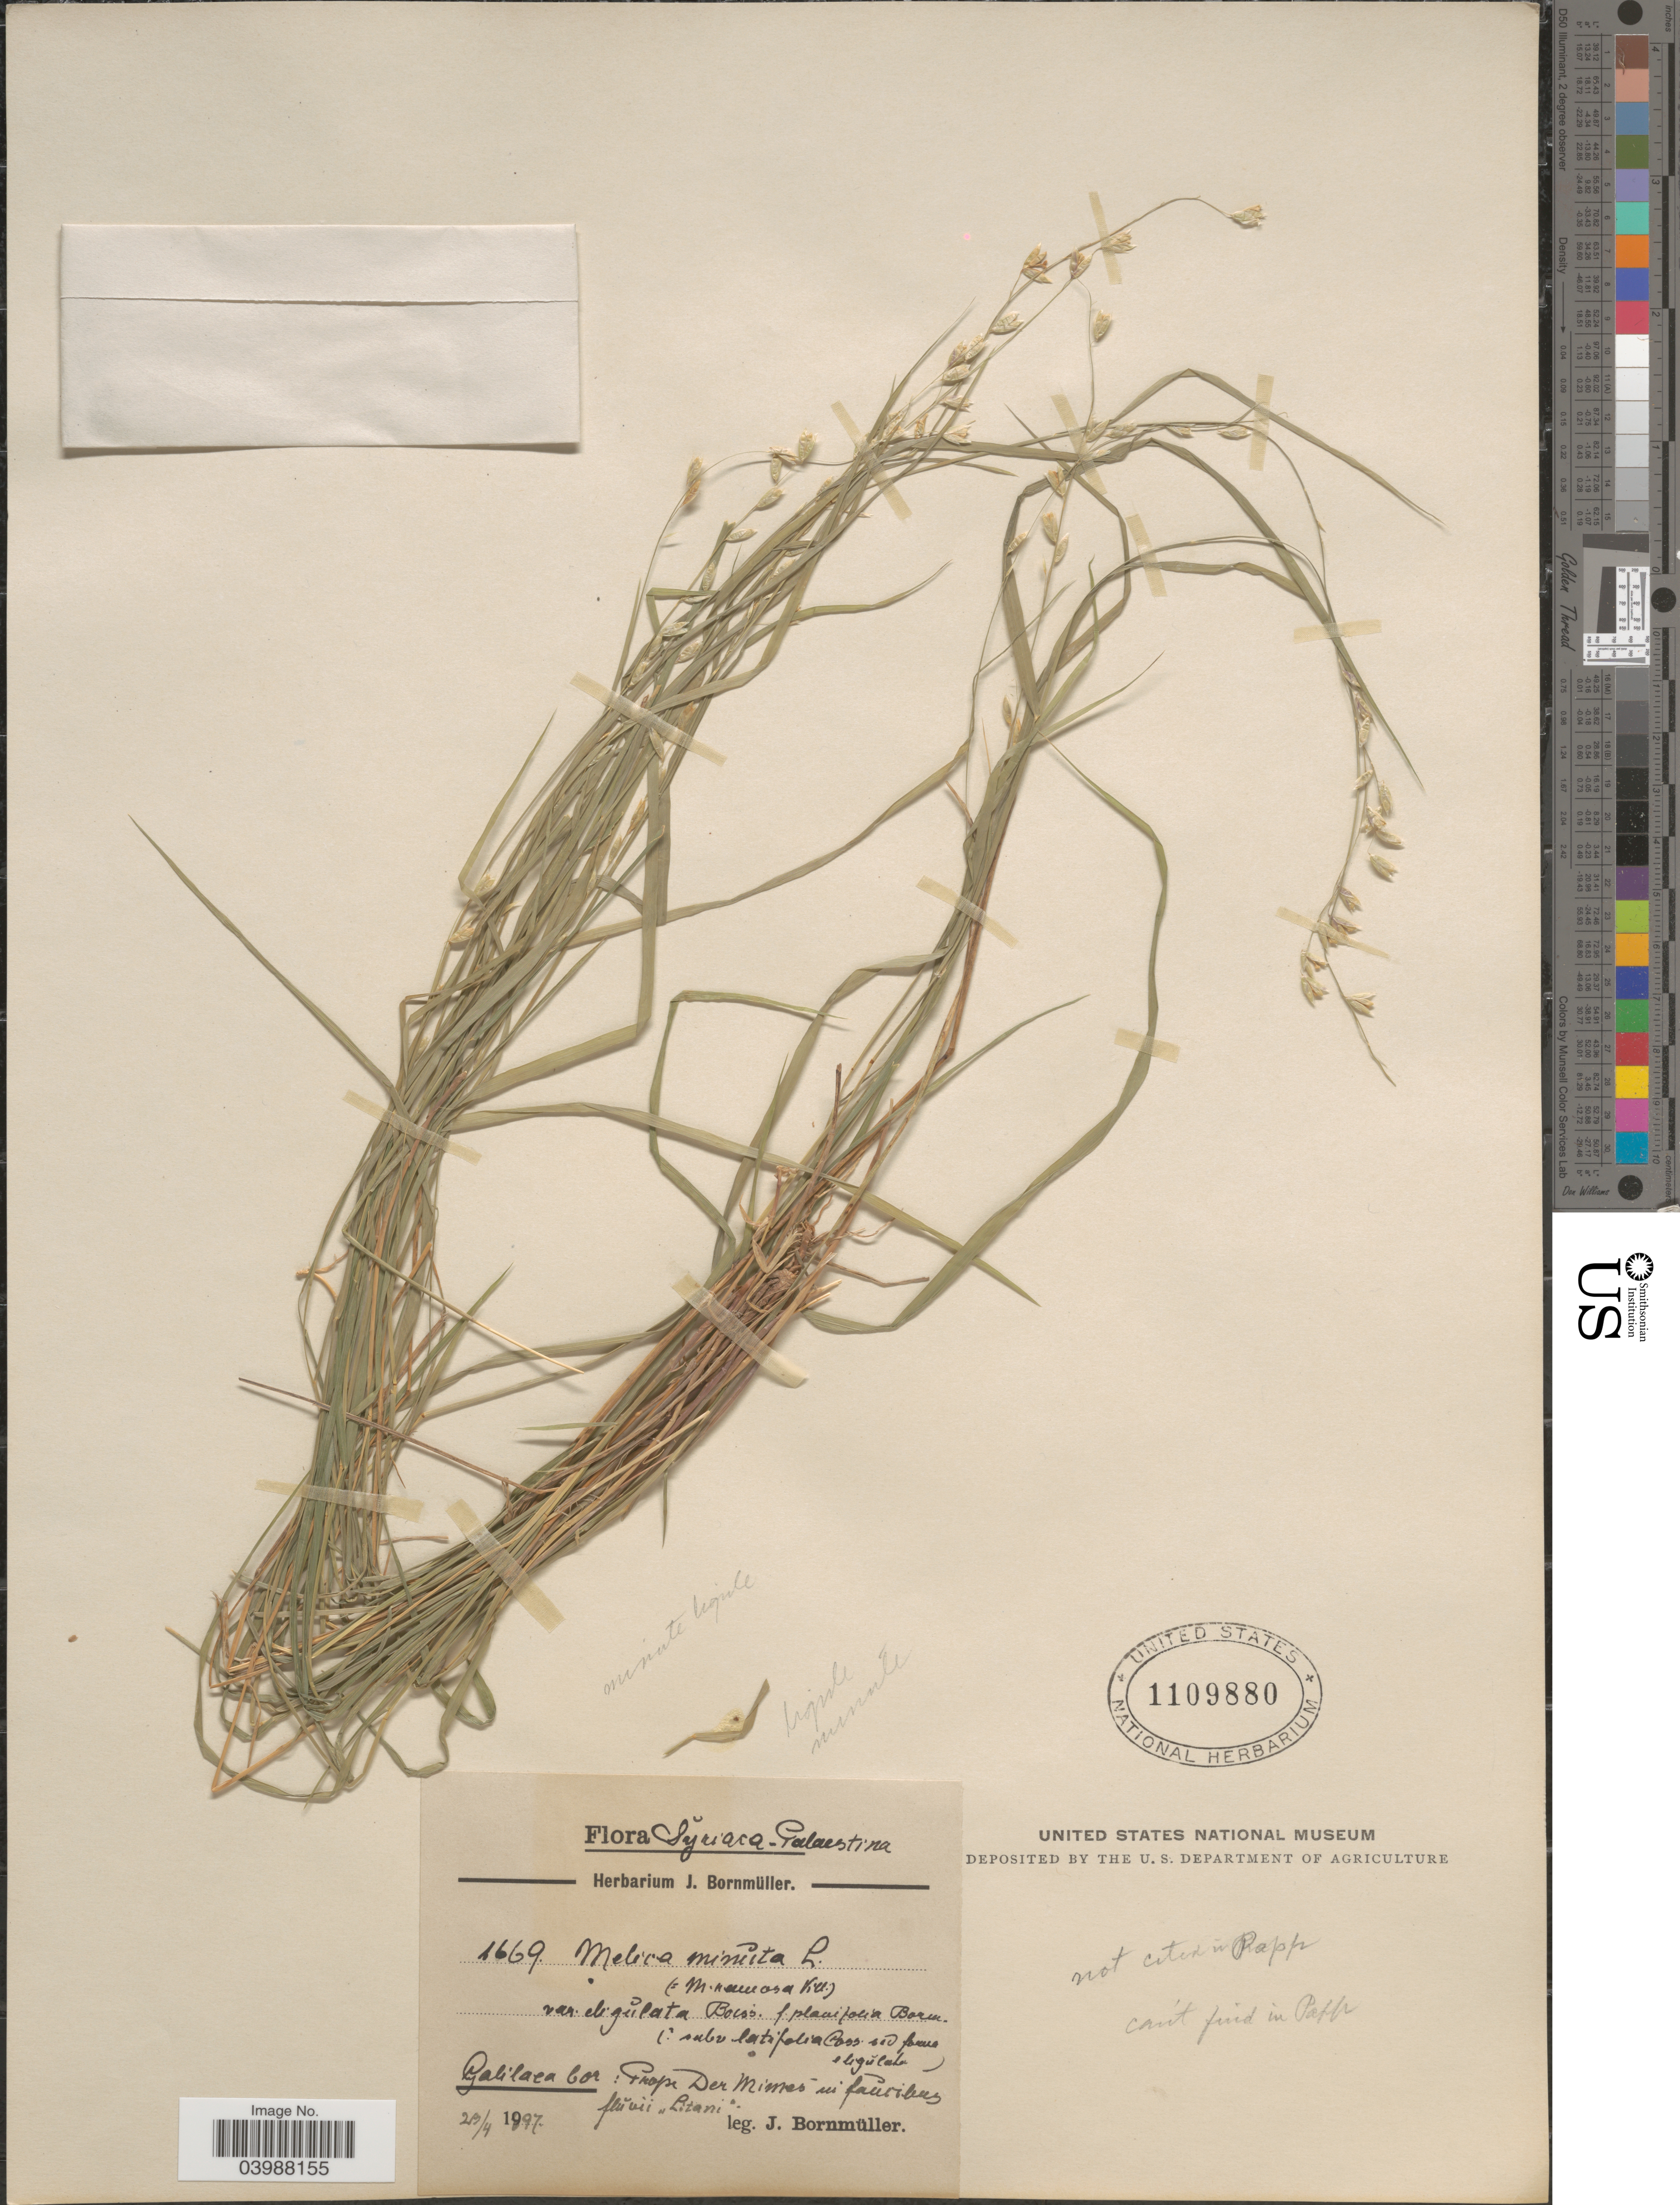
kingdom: Plantae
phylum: Tracheophyta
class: Liliopsida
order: Poales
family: Poaceae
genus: Melica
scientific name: Melica sp.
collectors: J. Bornmüller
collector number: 1669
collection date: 1897-04-23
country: Israel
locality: Syriaca-Palaestina. Galilaea bor: Prope Der Mimas in faucibus fluvii Litani.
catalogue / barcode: US 1109880